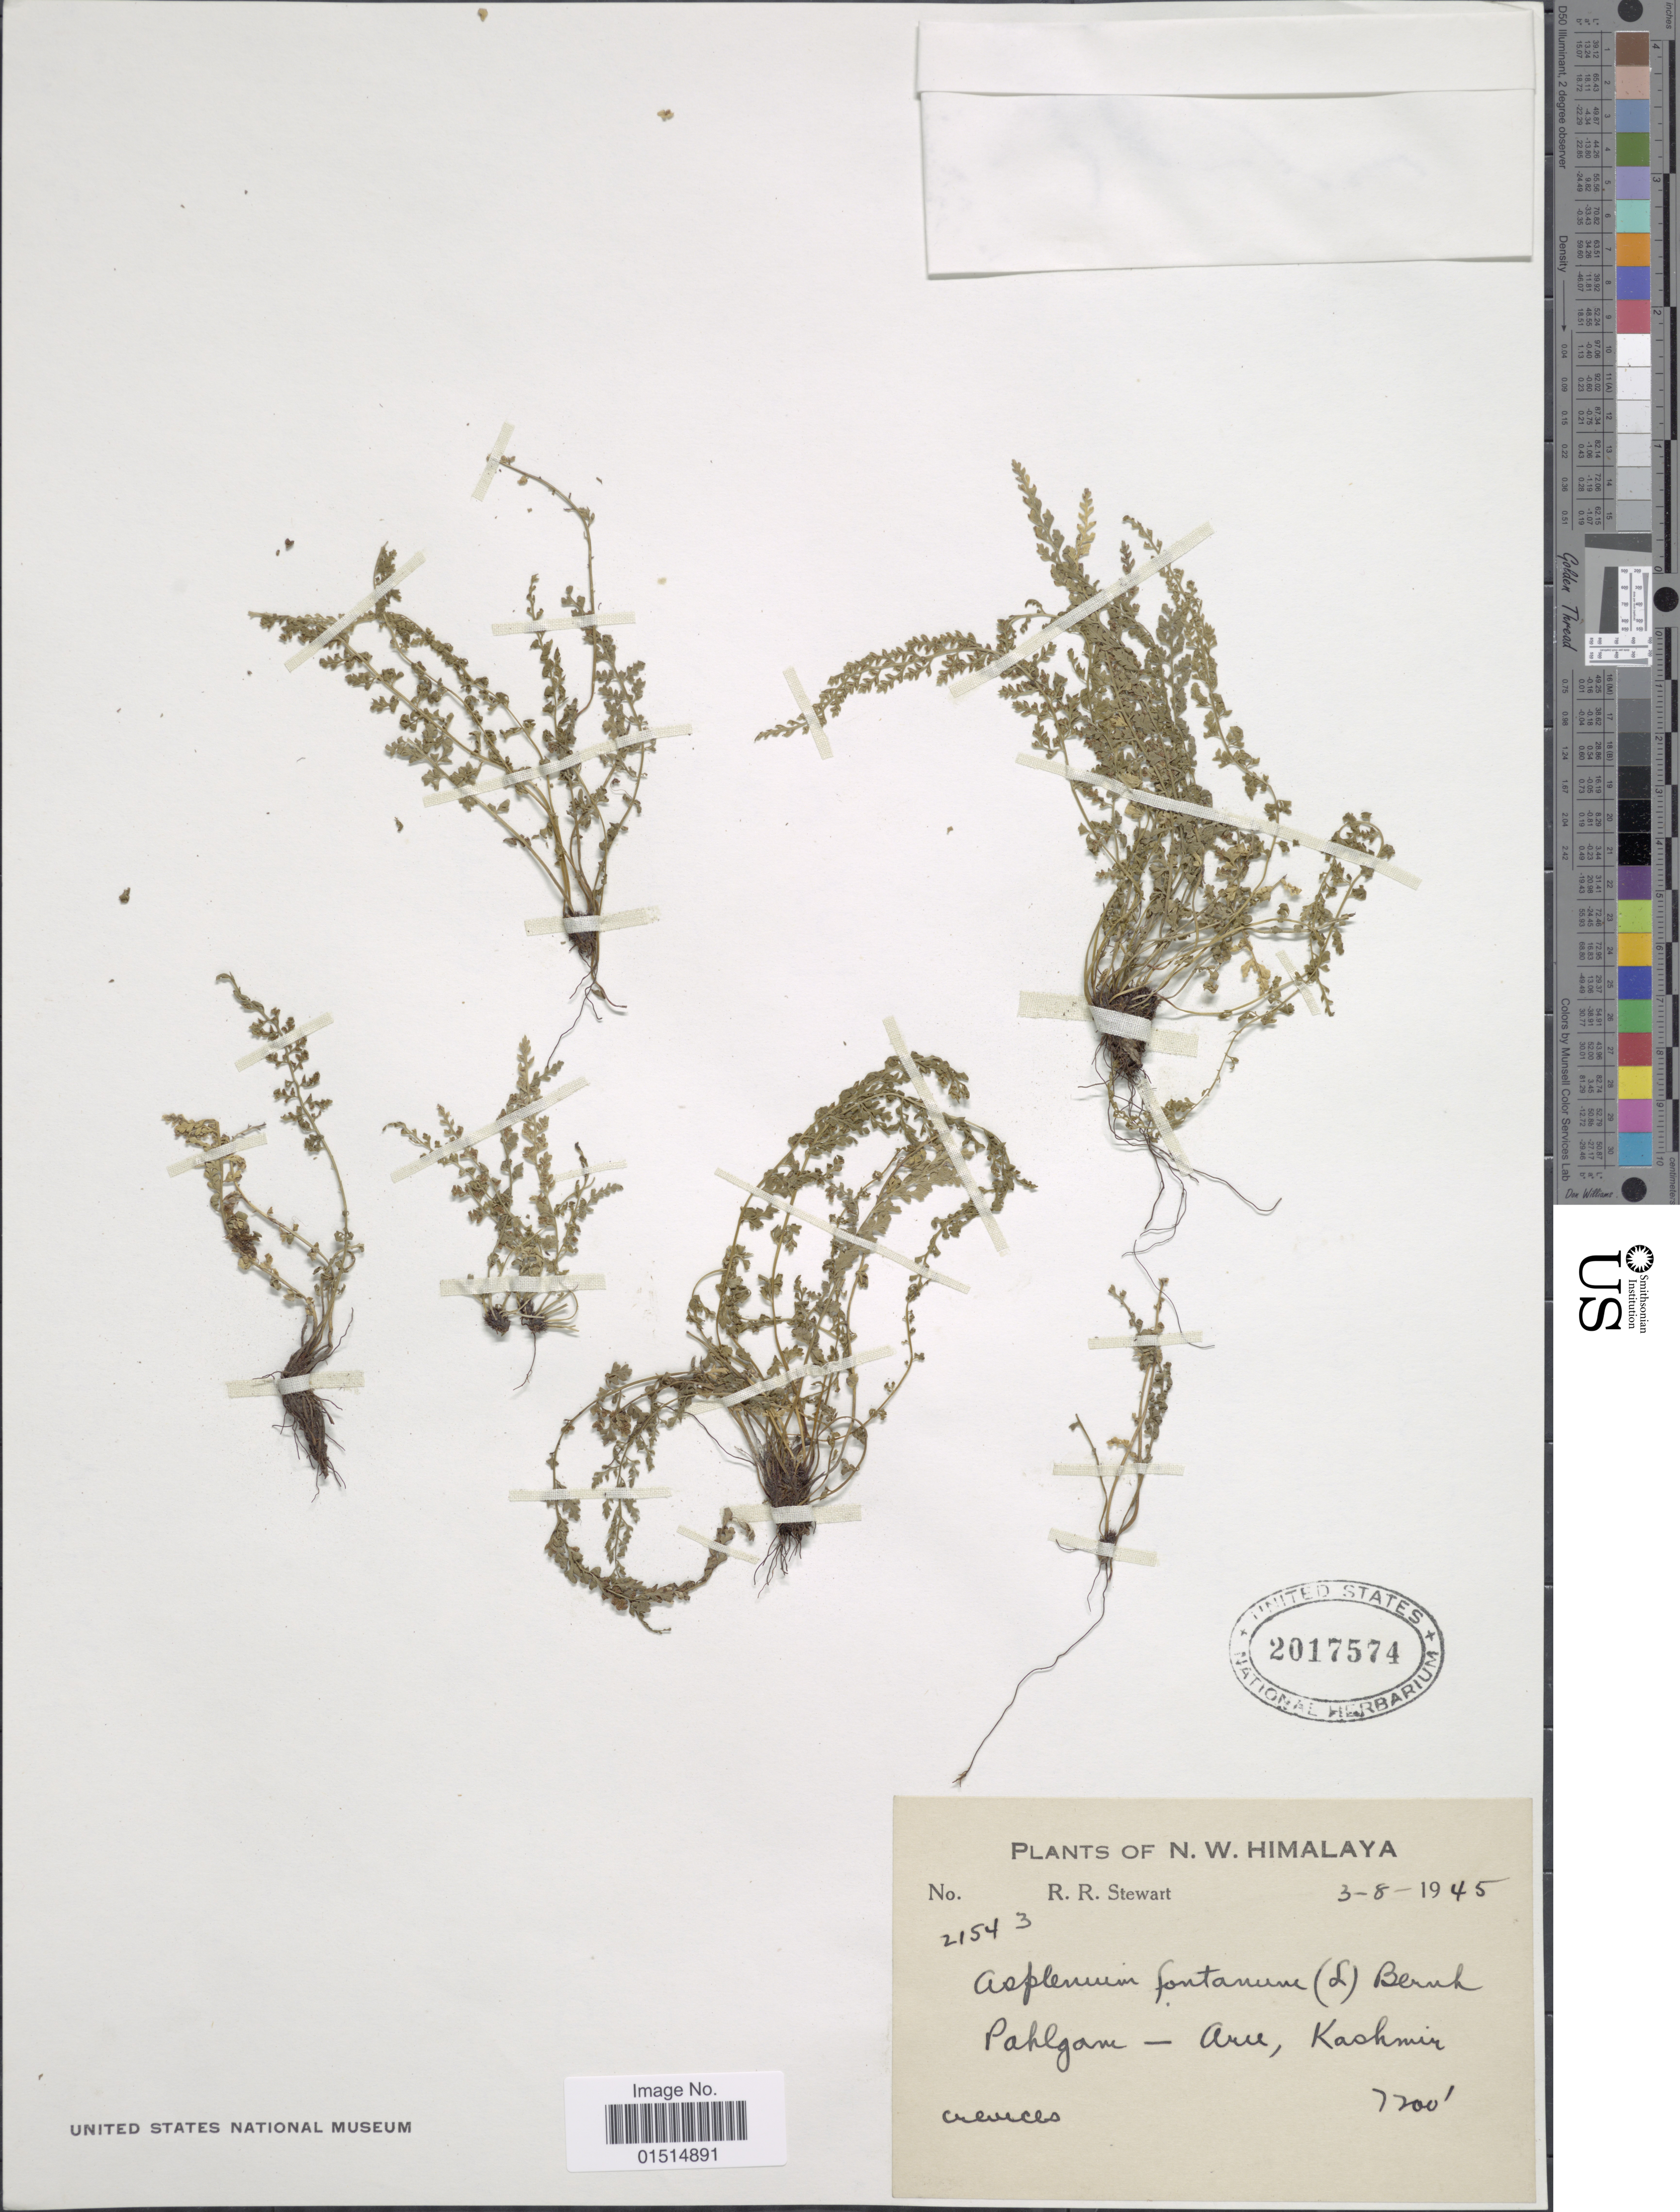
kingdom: Plantae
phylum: Tracheophyta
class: Polypodiopsida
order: Polypodiales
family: Aspleniaceae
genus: Asplenium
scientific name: Asplenium fontanum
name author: (L.) Bernh.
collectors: R. R. Stewart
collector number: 21543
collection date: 1945-08-03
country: India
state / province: Jammu and Kashmir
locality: N.W. Himalaya, Pahlgam - Aru, Kashmir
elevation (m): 2347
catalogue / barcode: US 2017574